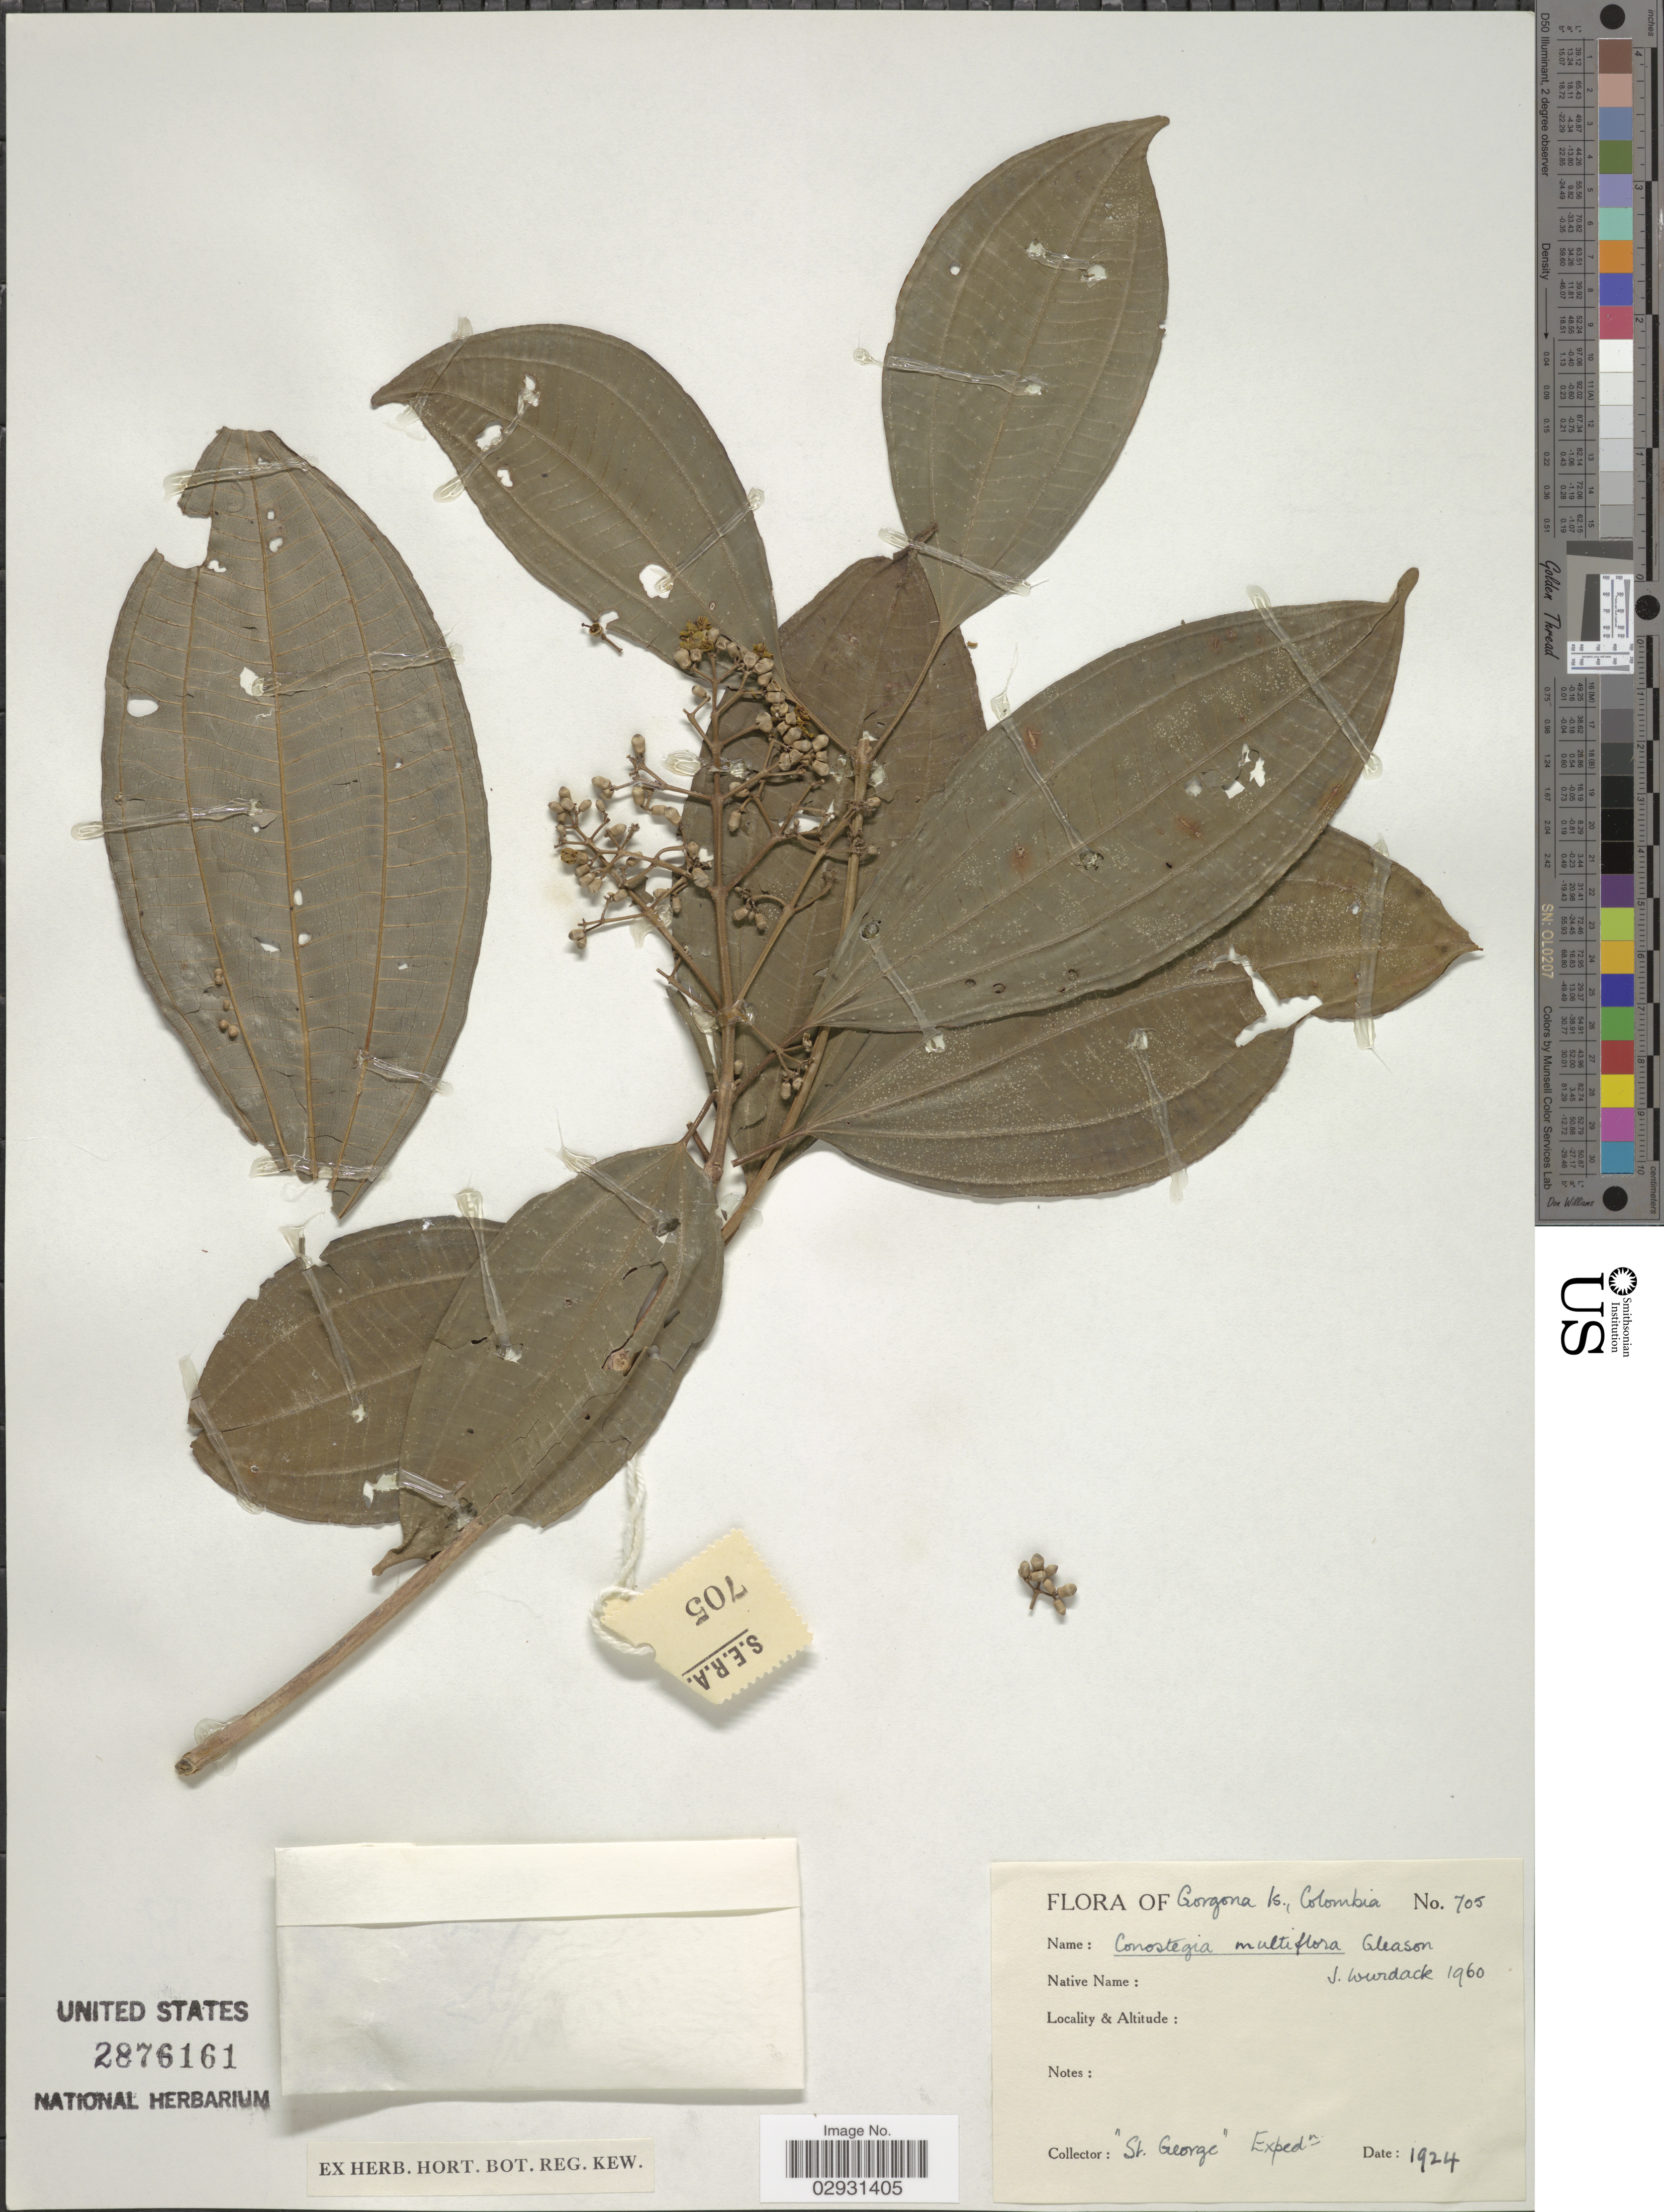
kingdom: Plantae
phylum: Tracheophyta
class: Magnoliopsida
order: Myrtales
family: Melastomataceae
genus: Conostegia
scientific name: Conostegia montana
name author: (Sw.) D. Don ex DC.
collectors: St. George Exped.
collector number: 705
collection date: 1924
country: Colombia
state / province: Cauca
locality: Gorgona Is.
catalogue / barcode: US 2876161